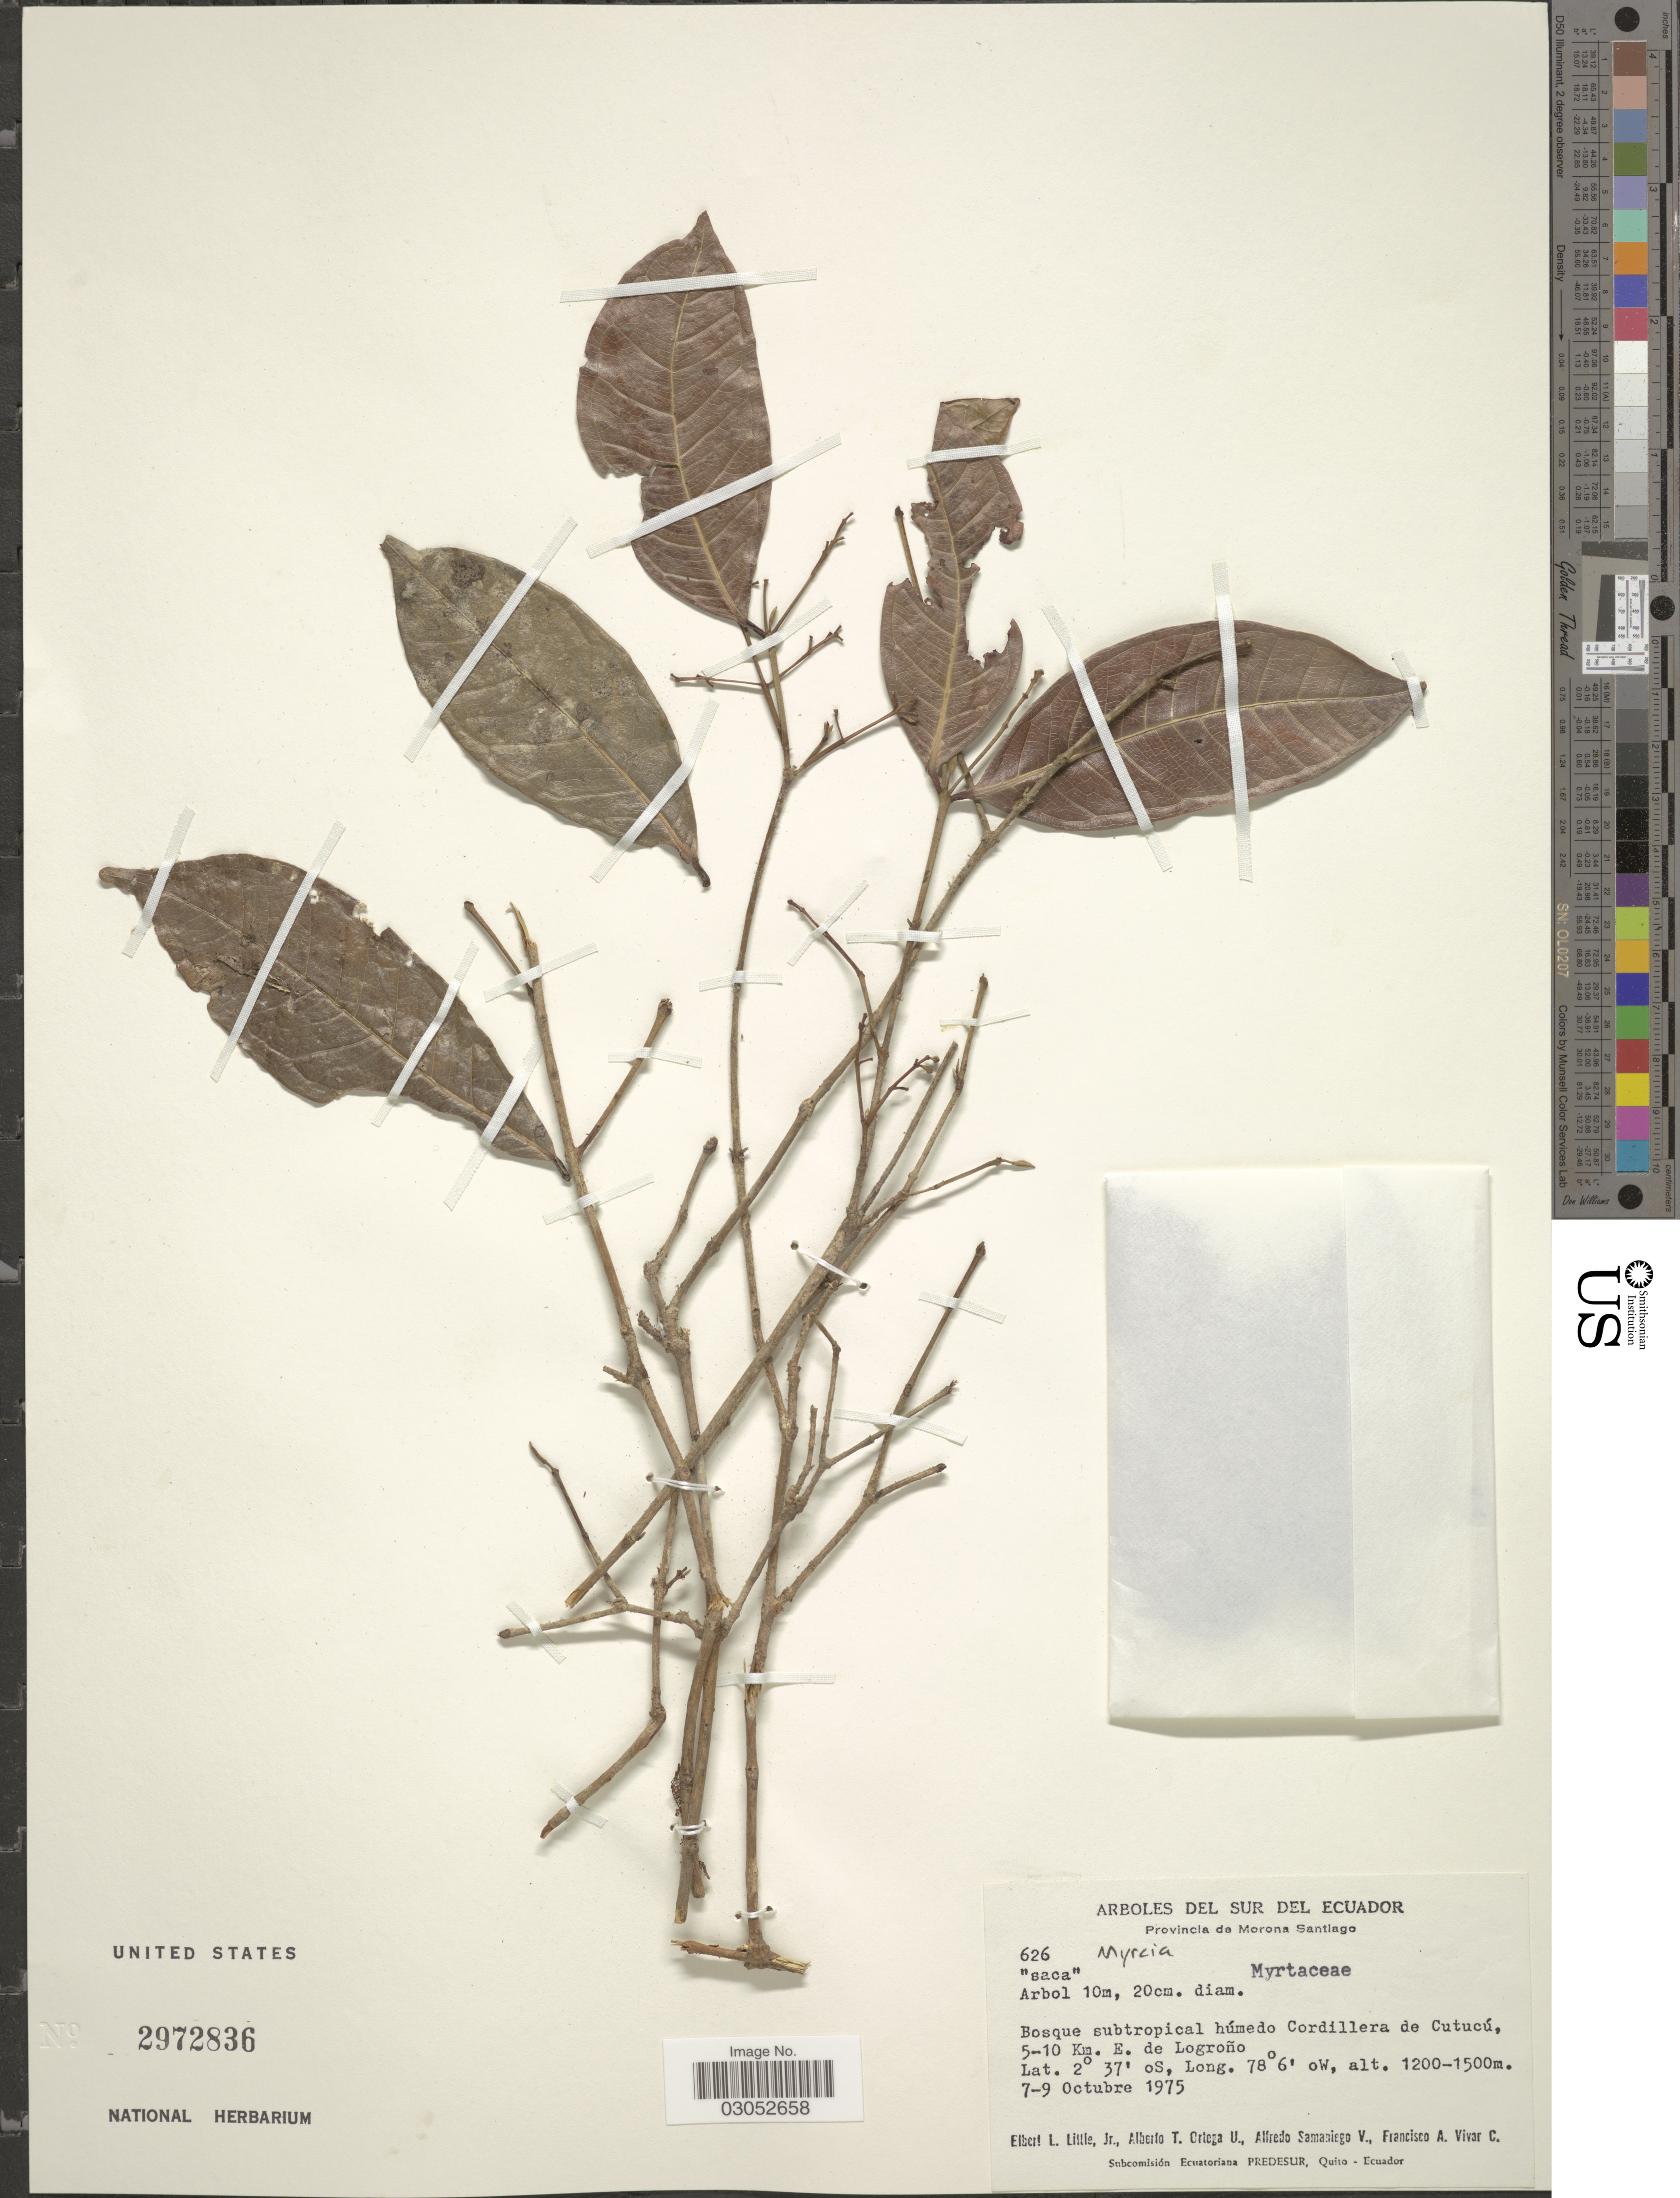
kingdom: Plantae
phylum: Tracheophyta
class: Magnoliopsida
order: Myrtales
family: Myrtaceae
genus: Myrcia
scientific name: Myrcia sp.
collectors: E. L. Little, A. T. Ortega U., A. Samaniego & F. A. Vivar C.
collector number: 626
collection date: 1975-10-07/1975-10-09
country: Ecuador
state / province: Morona-Santiago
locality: Bosque subtropical húmedo Cordillera de Cutucú, 5-10 Km. E. de Logroño.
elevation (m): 1200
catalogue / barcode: US 2972836